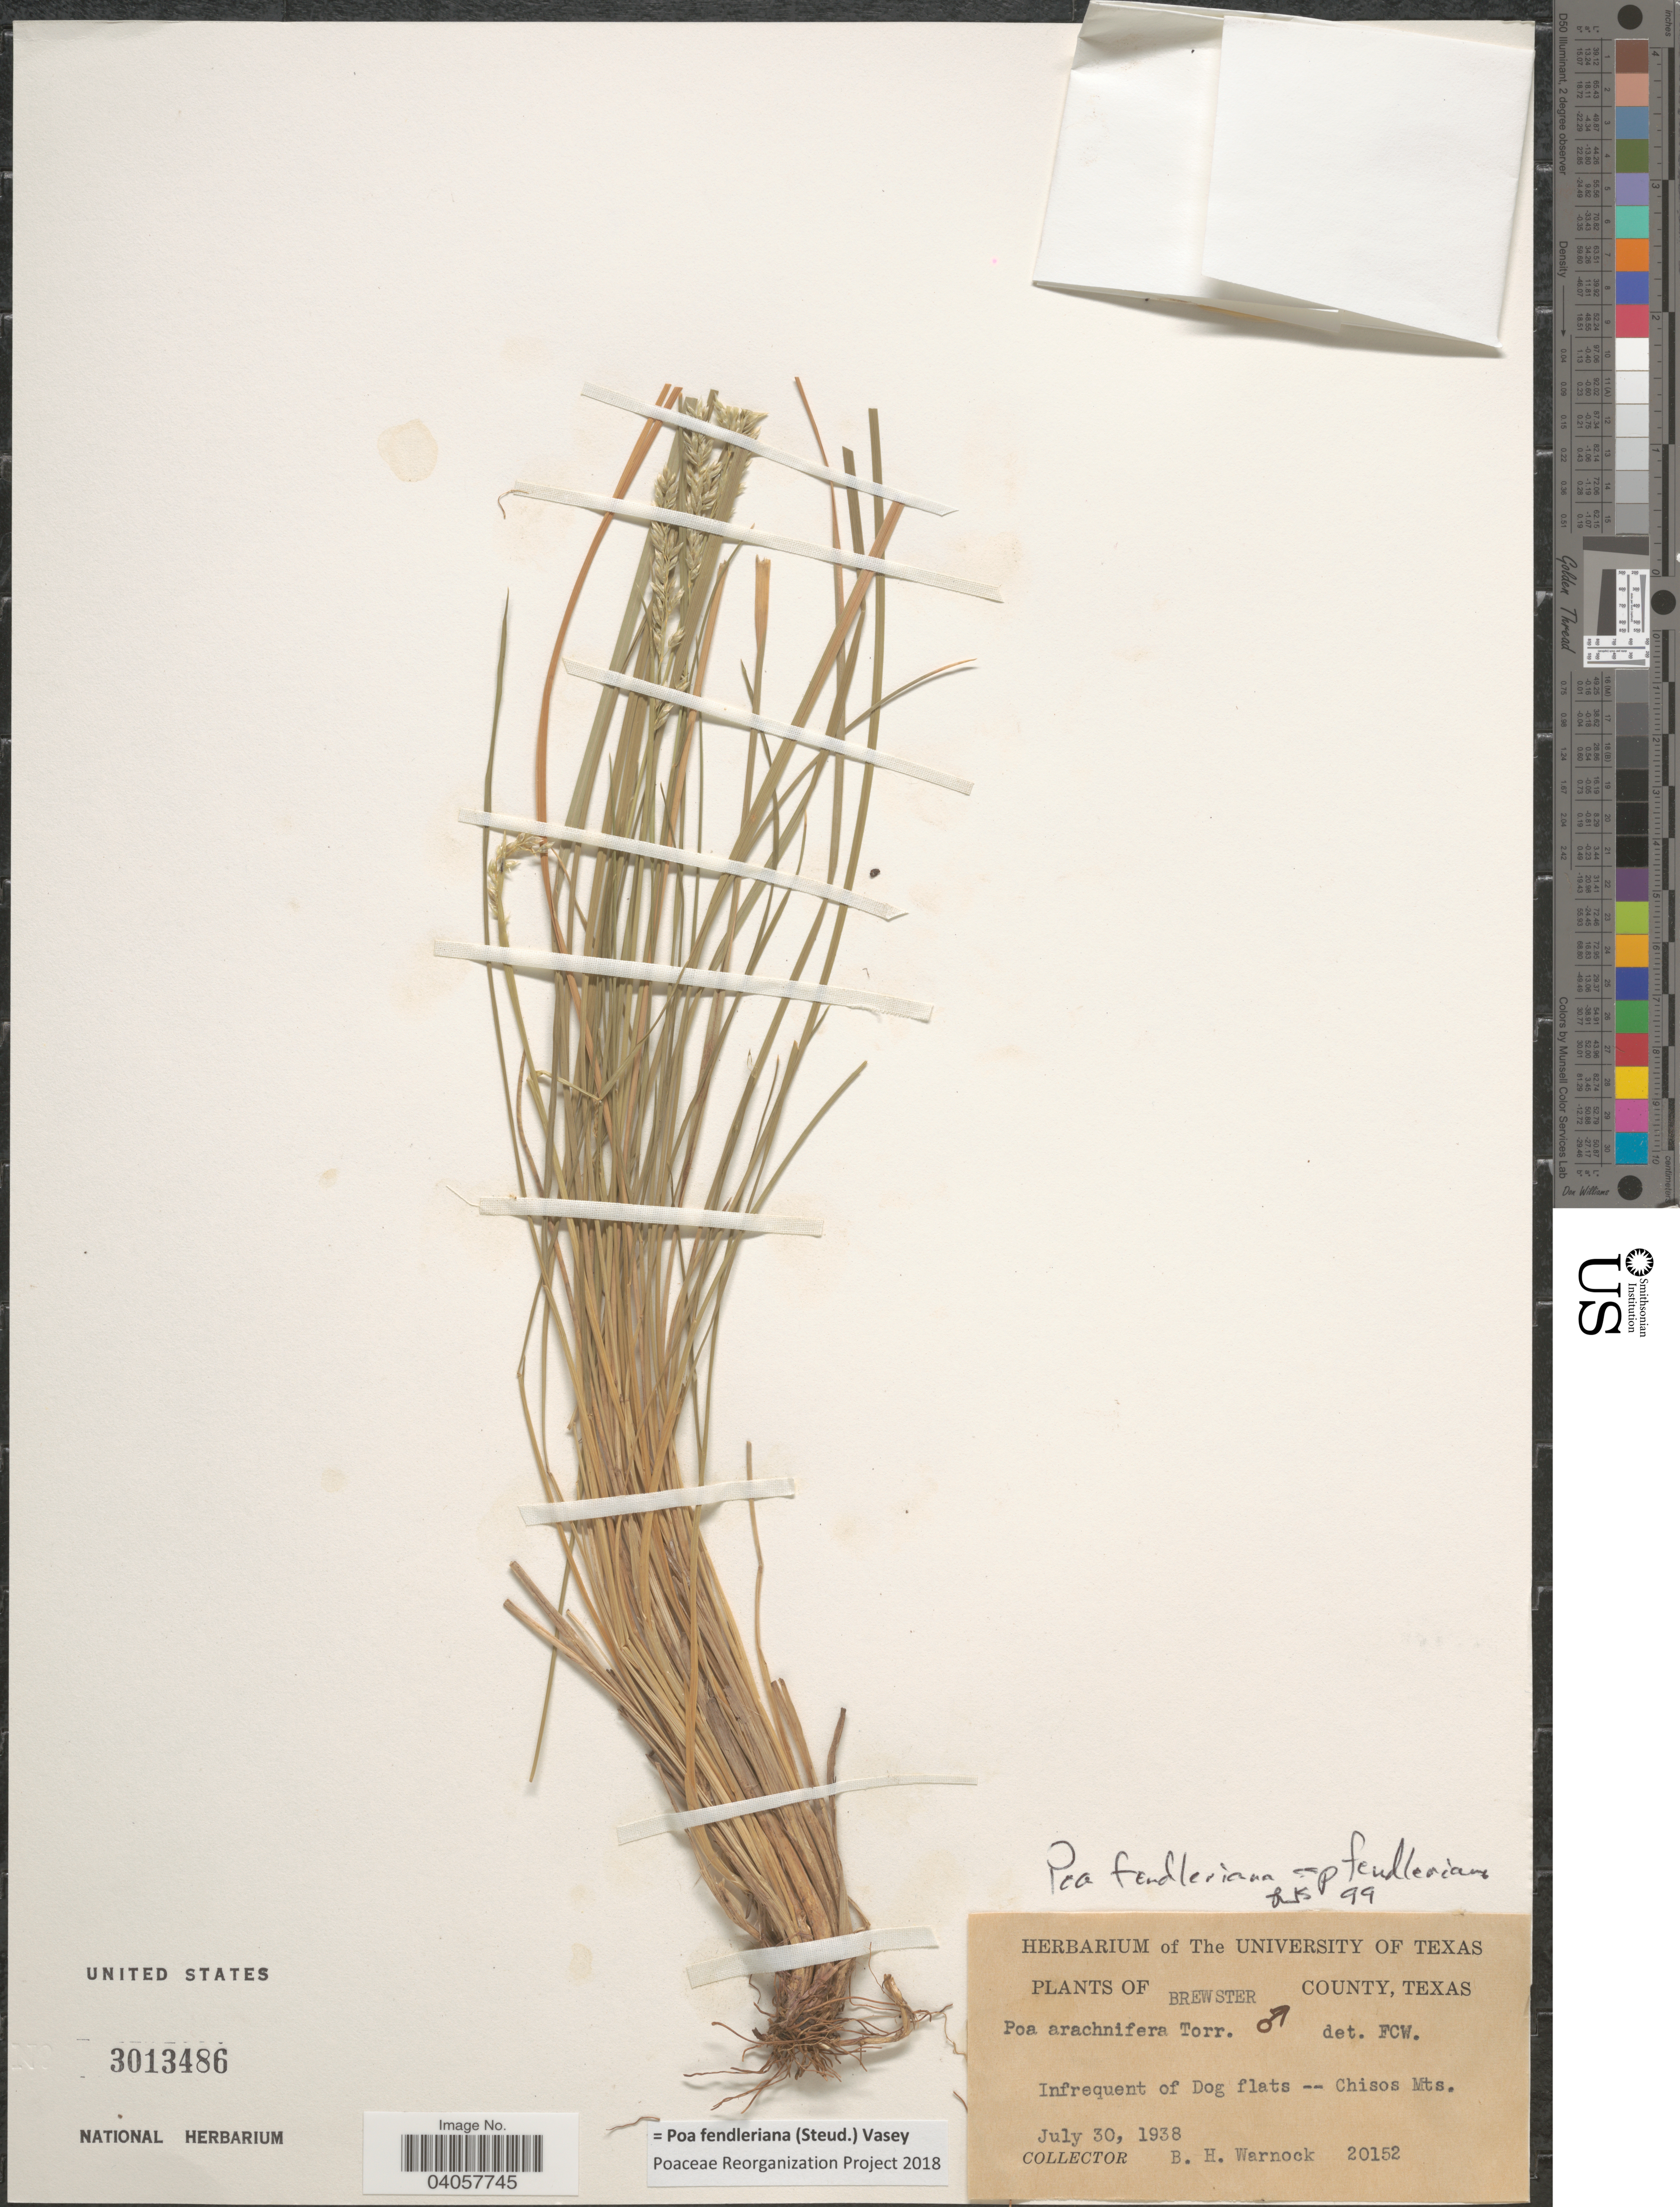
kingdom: Plantae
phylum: Tracheophyta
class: Liliopsida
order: Poales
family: Poaceae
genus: Poa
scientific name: Poa fendleriana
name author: (Steud.) Vasey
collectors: B. H. Warnock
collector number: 20152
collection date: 1938-07-30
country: United States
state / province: Texas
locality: Brewster County. Chisos Mts.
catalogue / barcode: US 3013486